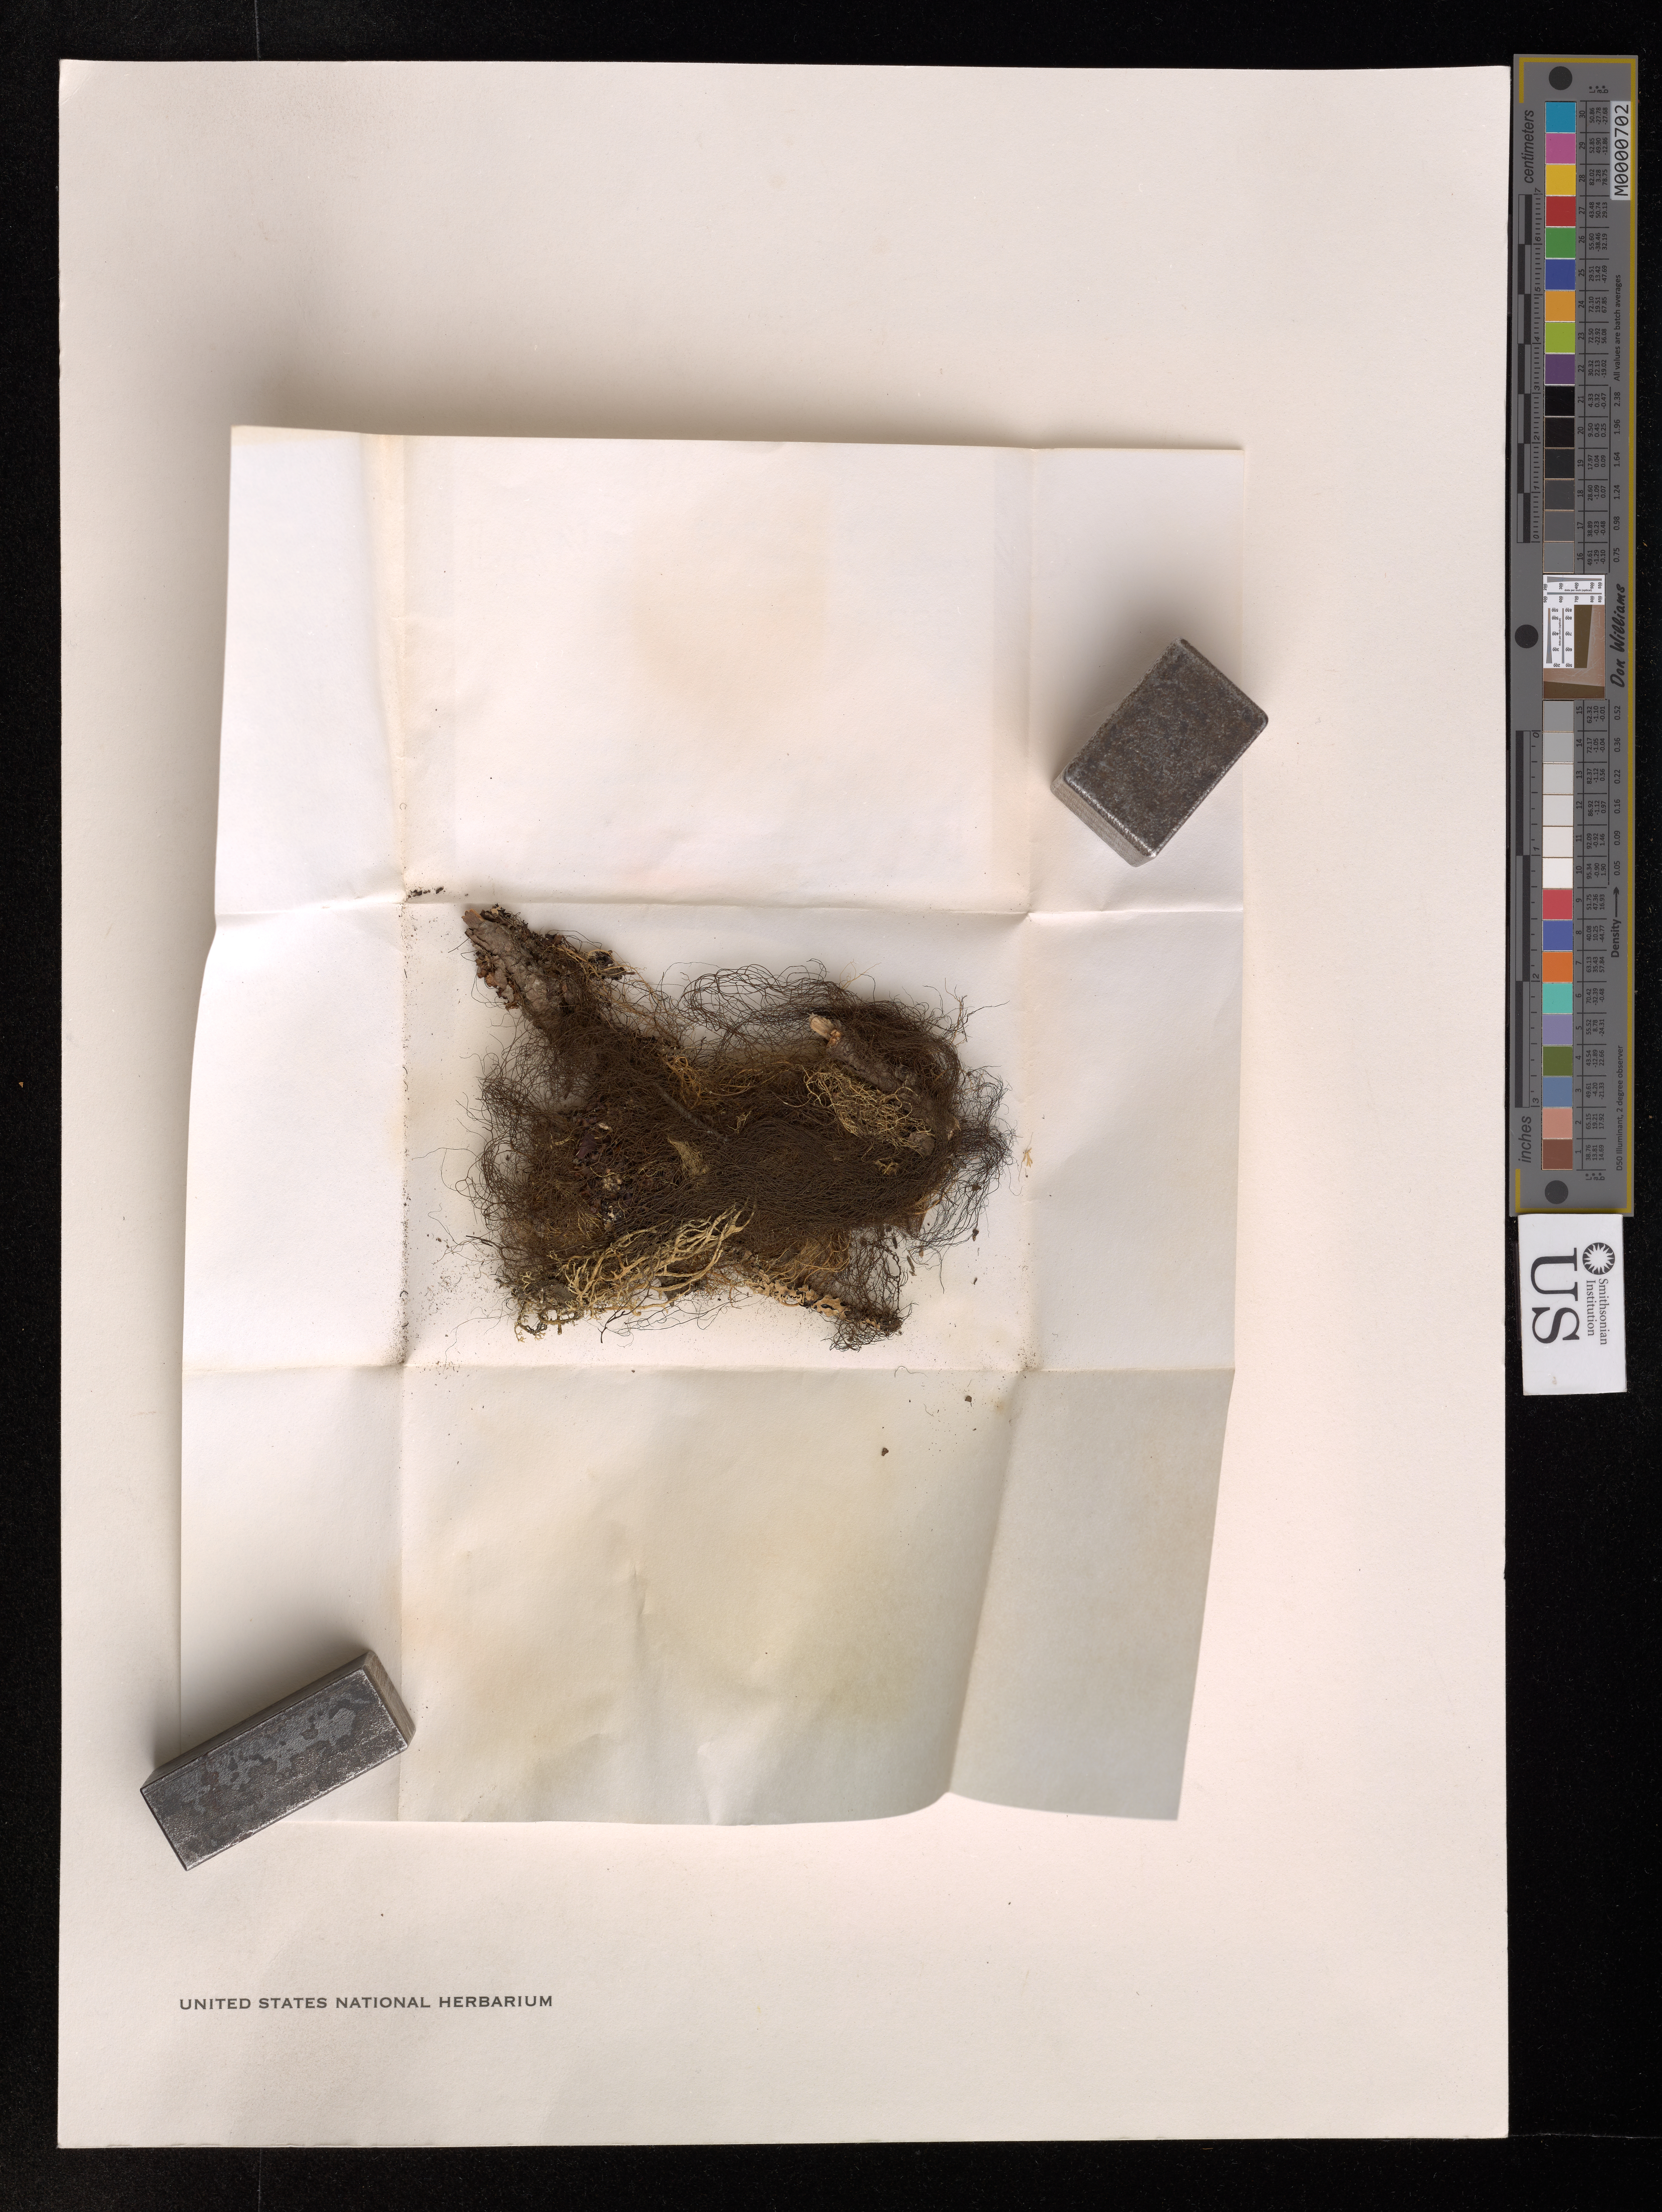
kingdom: Fungi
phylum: Ascomycota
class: Lecanoromycetes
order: Lecanorales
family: Parmeliaceae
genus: Bryoria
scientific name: Bryoria capillaris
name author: (Ach.) Brodo & D.Hawksw.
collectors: J. W. Thomson & T. T. Ahti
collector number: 22107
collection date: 1967-08-16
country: Canada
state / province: Alberta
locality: S of Isegum River, S of Valleyview.